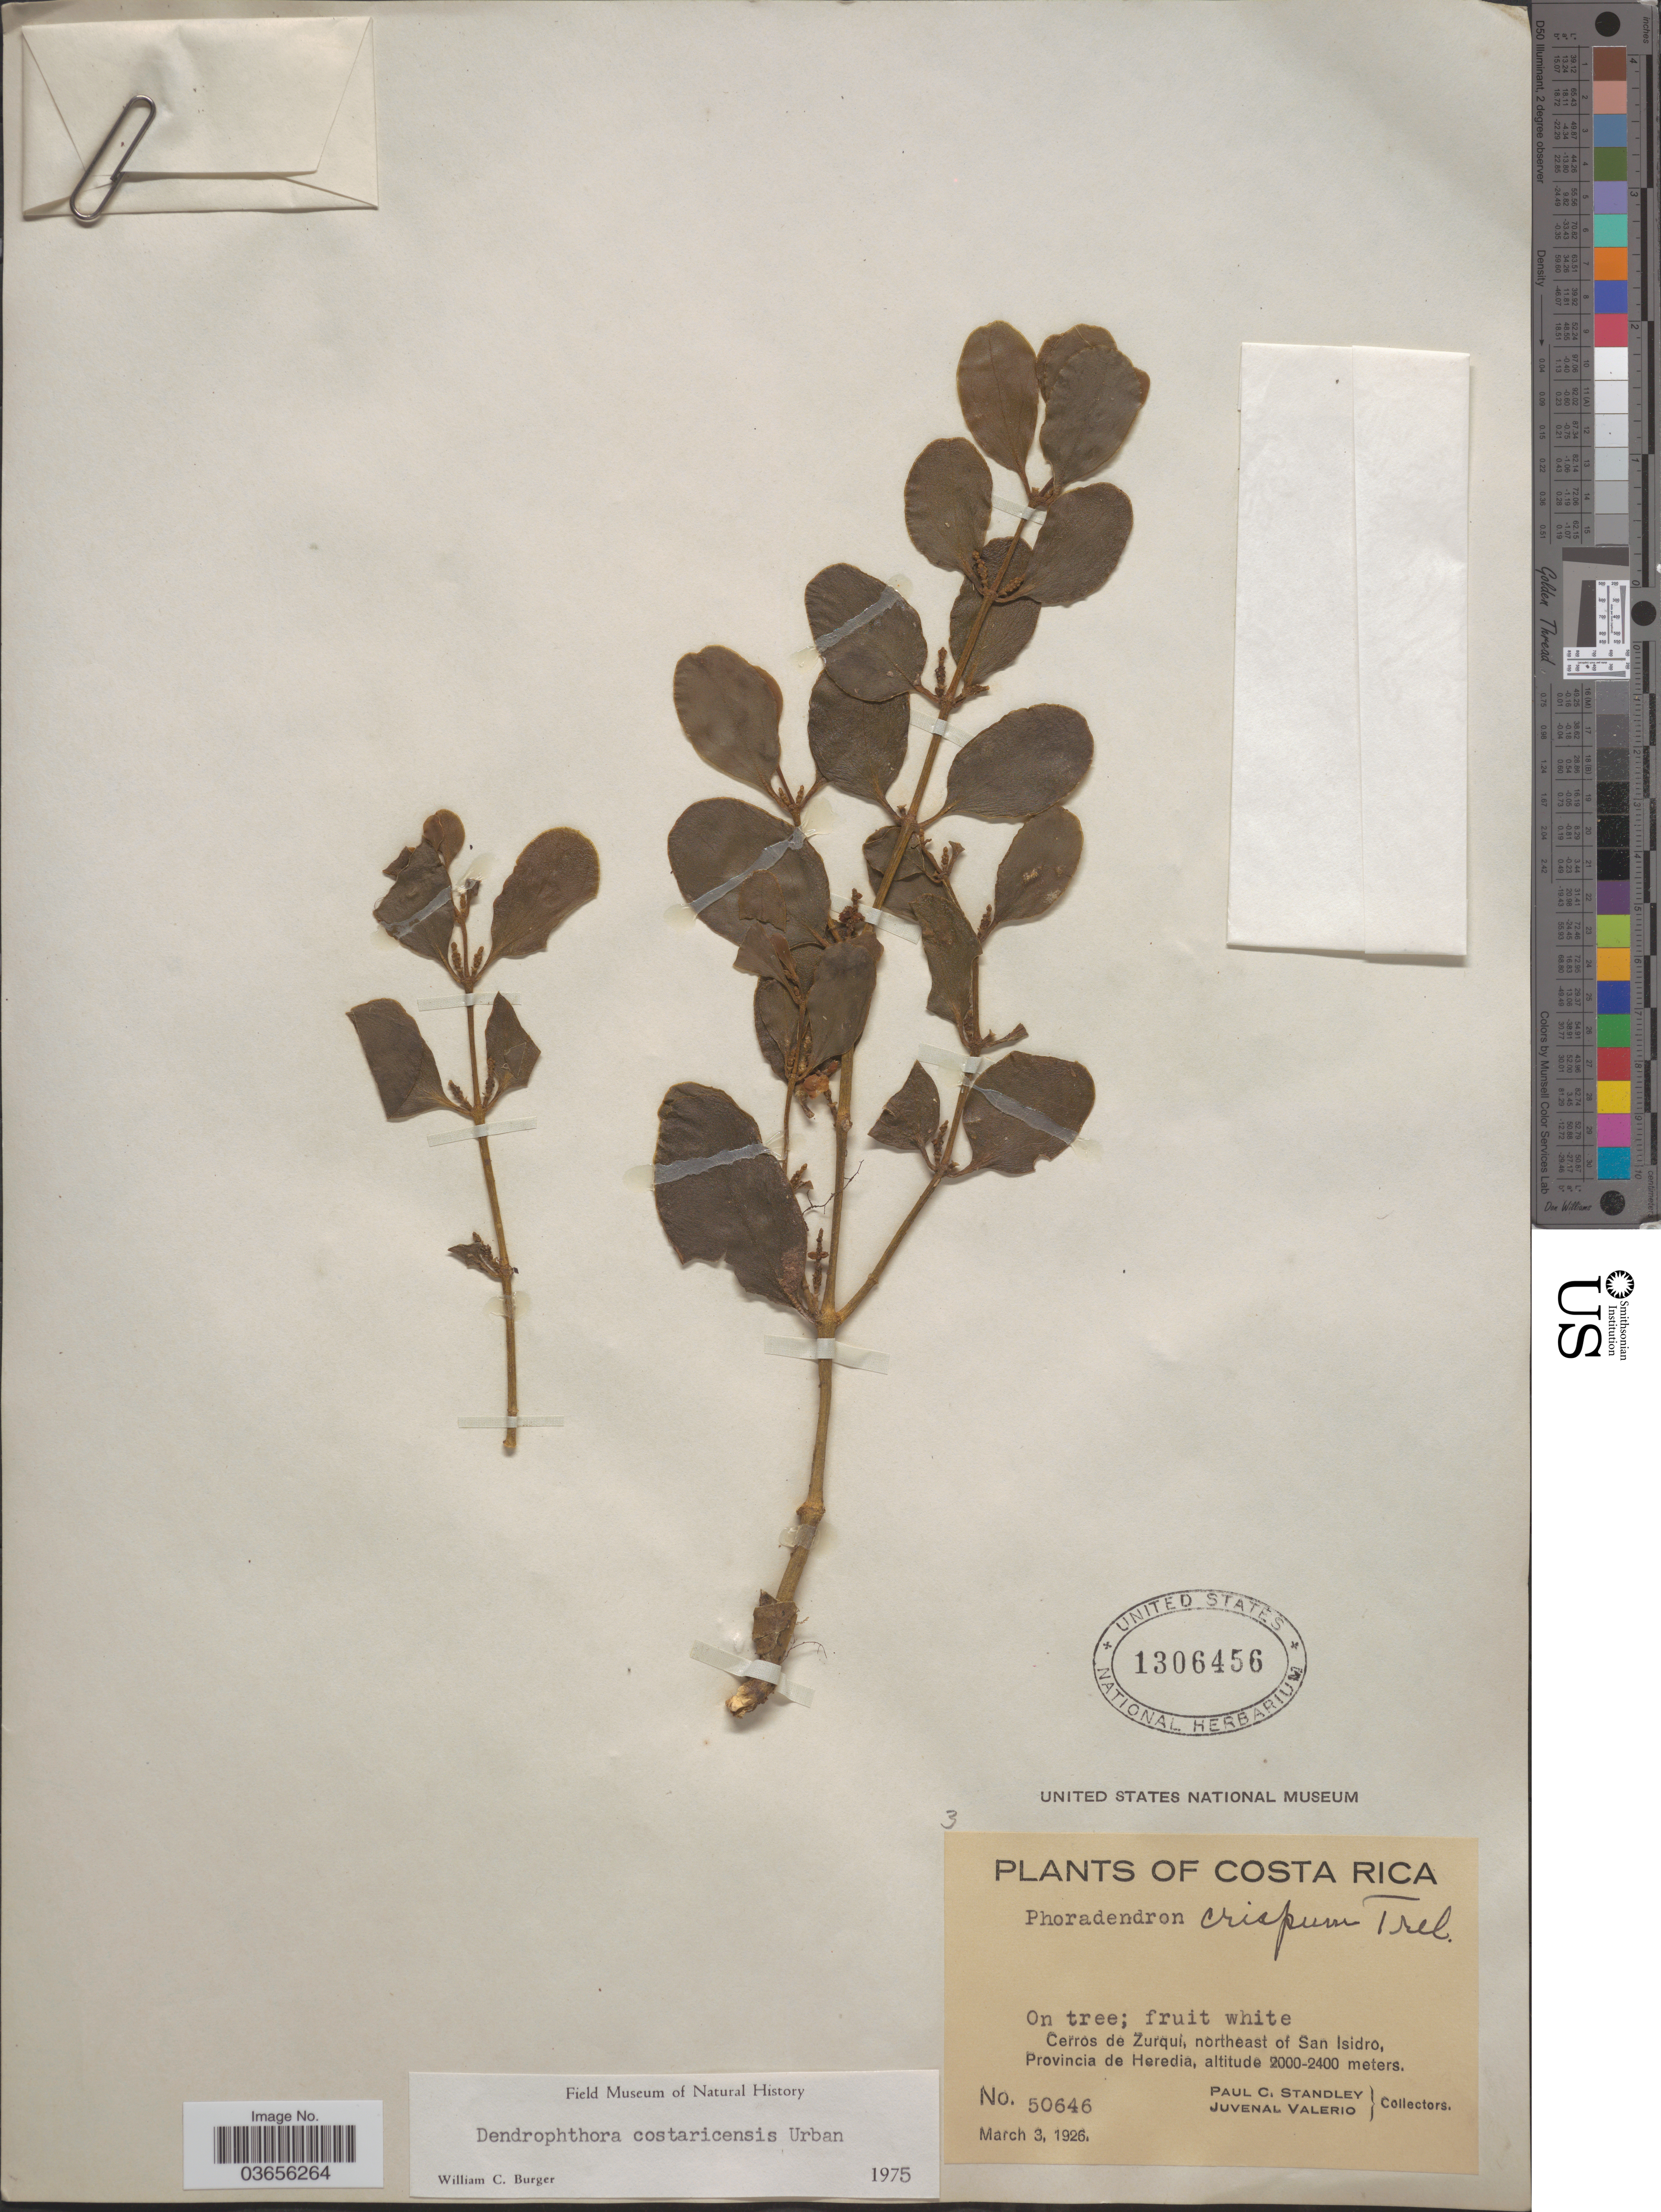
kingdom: Plantae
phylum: Tracheophyta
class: Magnoliopsida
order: Santalales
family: Viscaceae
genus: Dendrophthora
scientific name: Dendrophthora costaricensis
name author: Urb.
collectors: P. C. Standley & J. Valerio R.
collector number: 50646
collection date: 1926-03-03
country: Costa Rica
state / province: Heredia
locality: Cerros de Zurquí, northeast of San Isidro.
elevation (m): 2000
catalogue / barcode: US 1306456